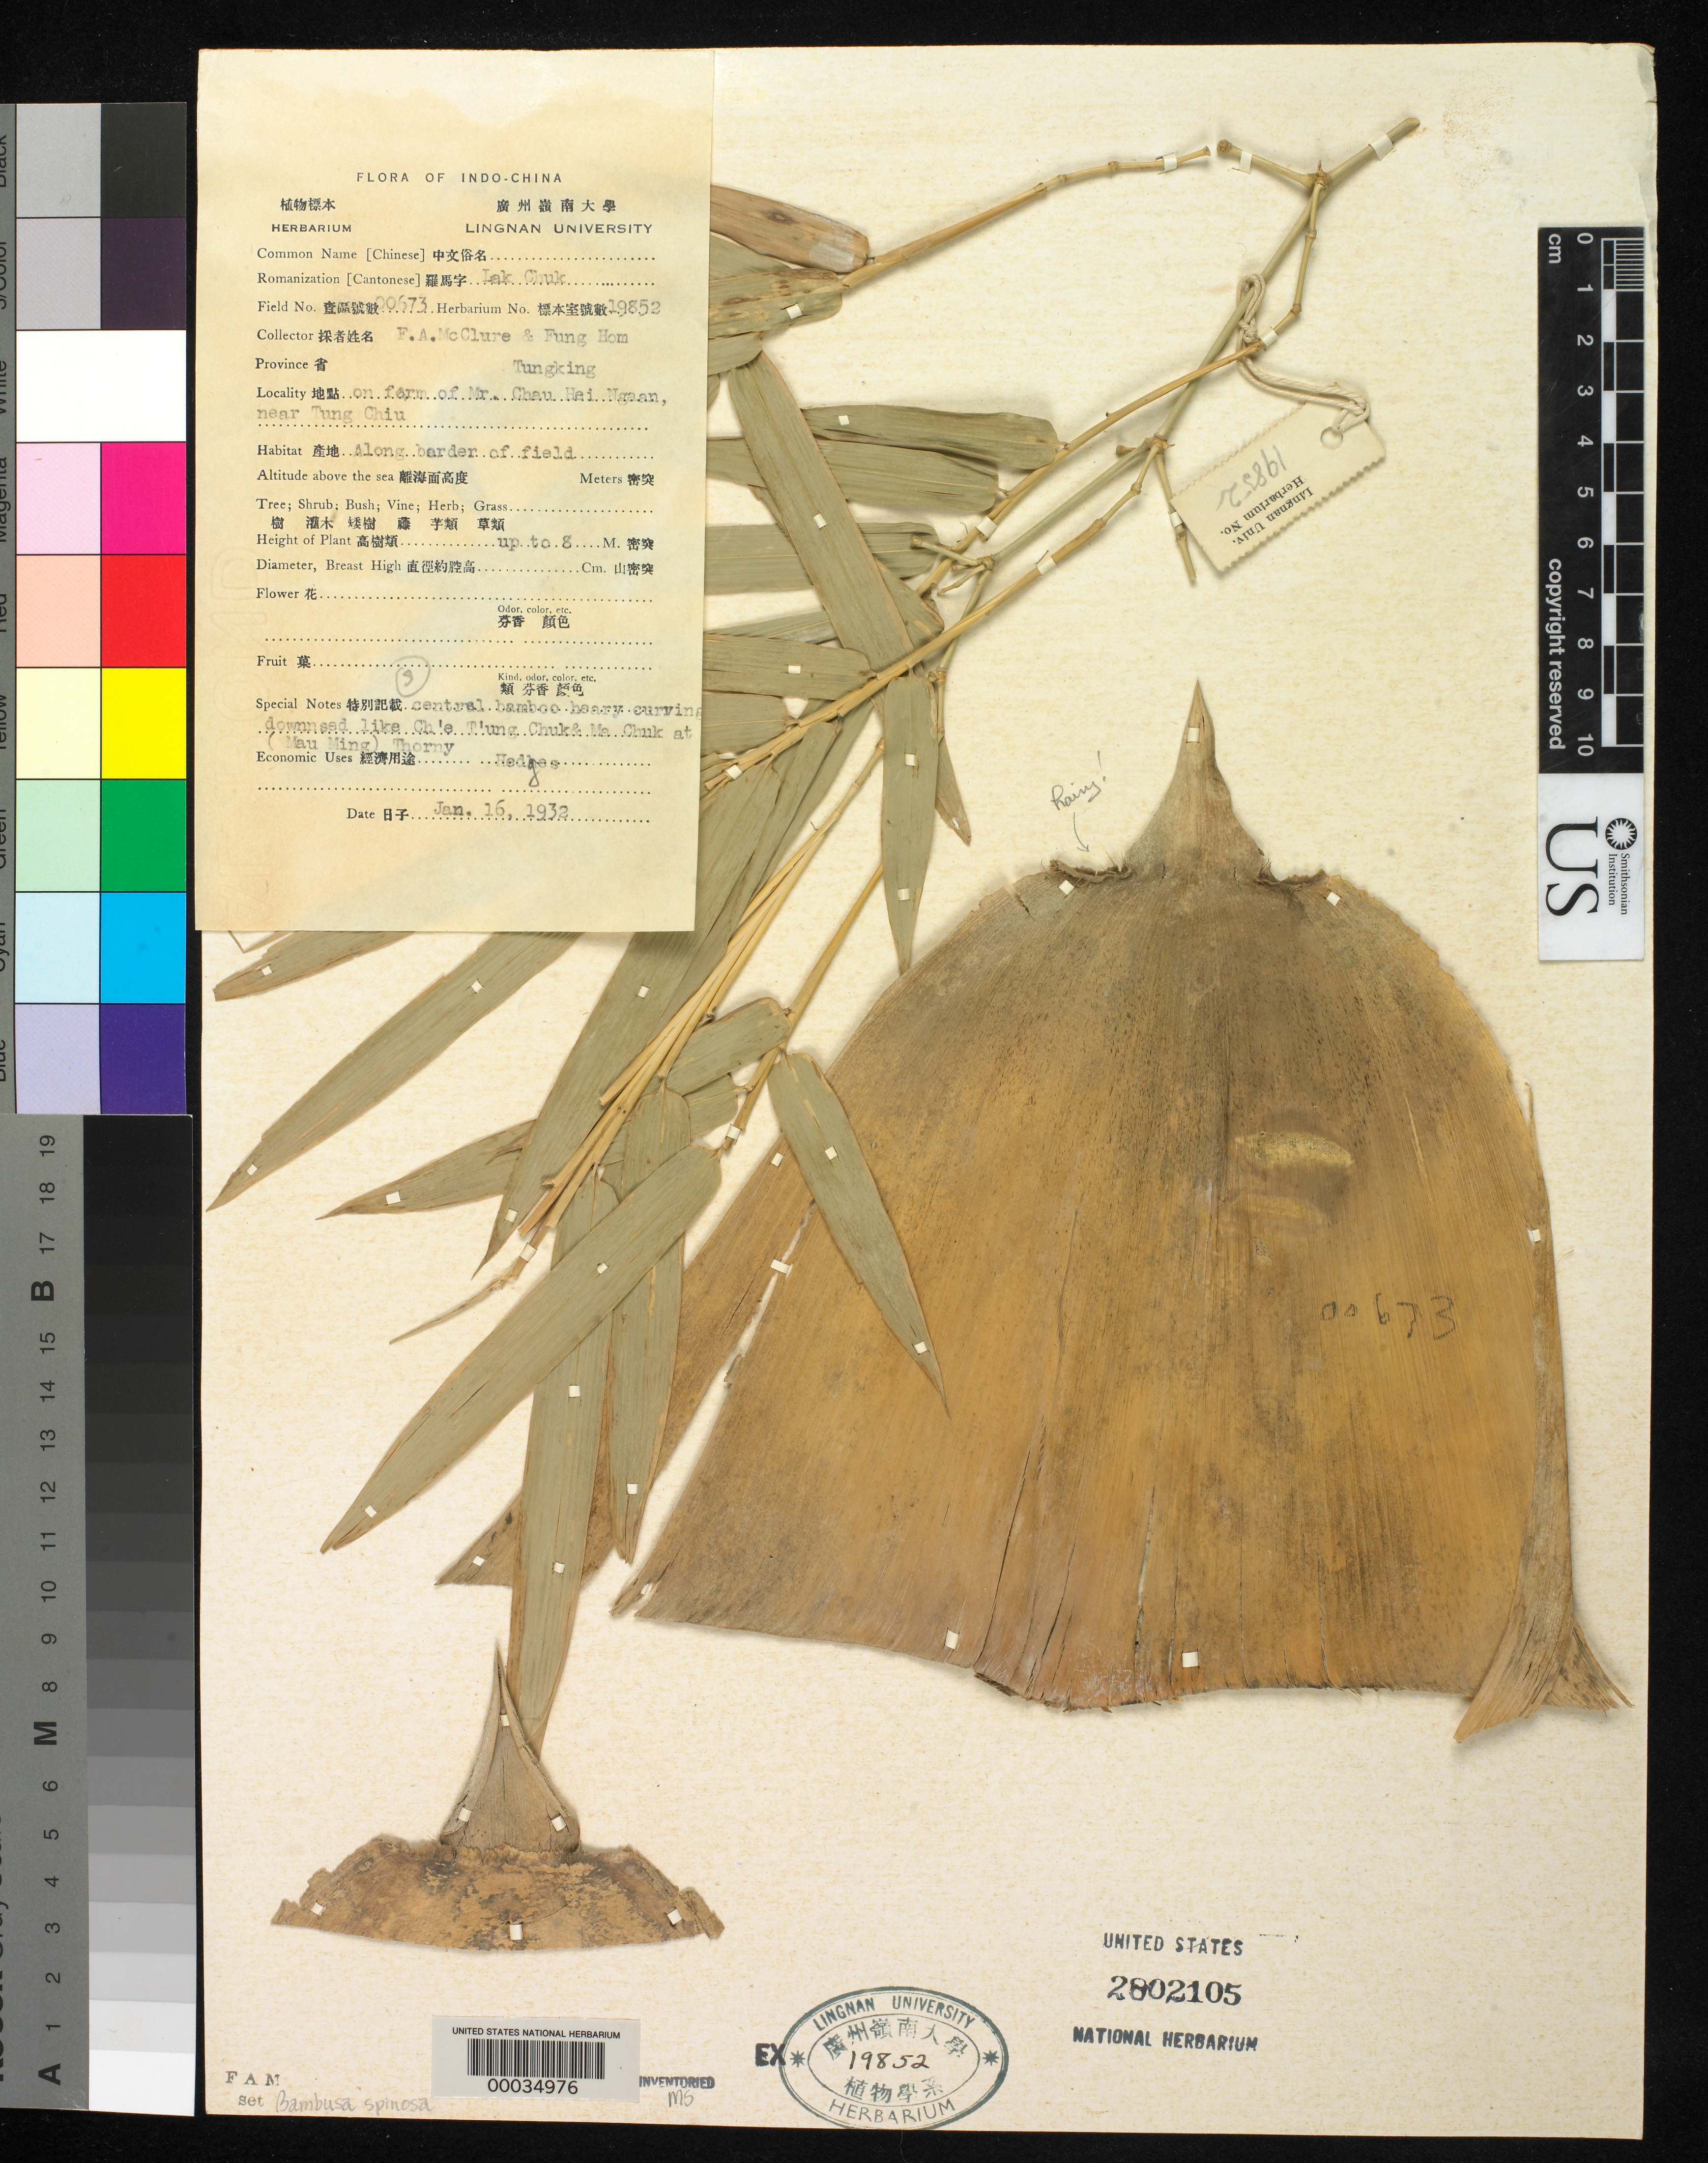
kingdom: Plantae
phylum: Tracheophyta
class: Liliopsida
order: Poales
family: Poaceae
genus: Bambusa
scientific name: Bambusa spinosa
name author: Roxb.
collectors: F. A. McClure & H. L. Fung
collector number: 673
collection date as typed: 16 Jan 1932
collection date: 1932-01-16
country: China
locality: Tungking, tung chiu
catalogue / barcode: US 2802105